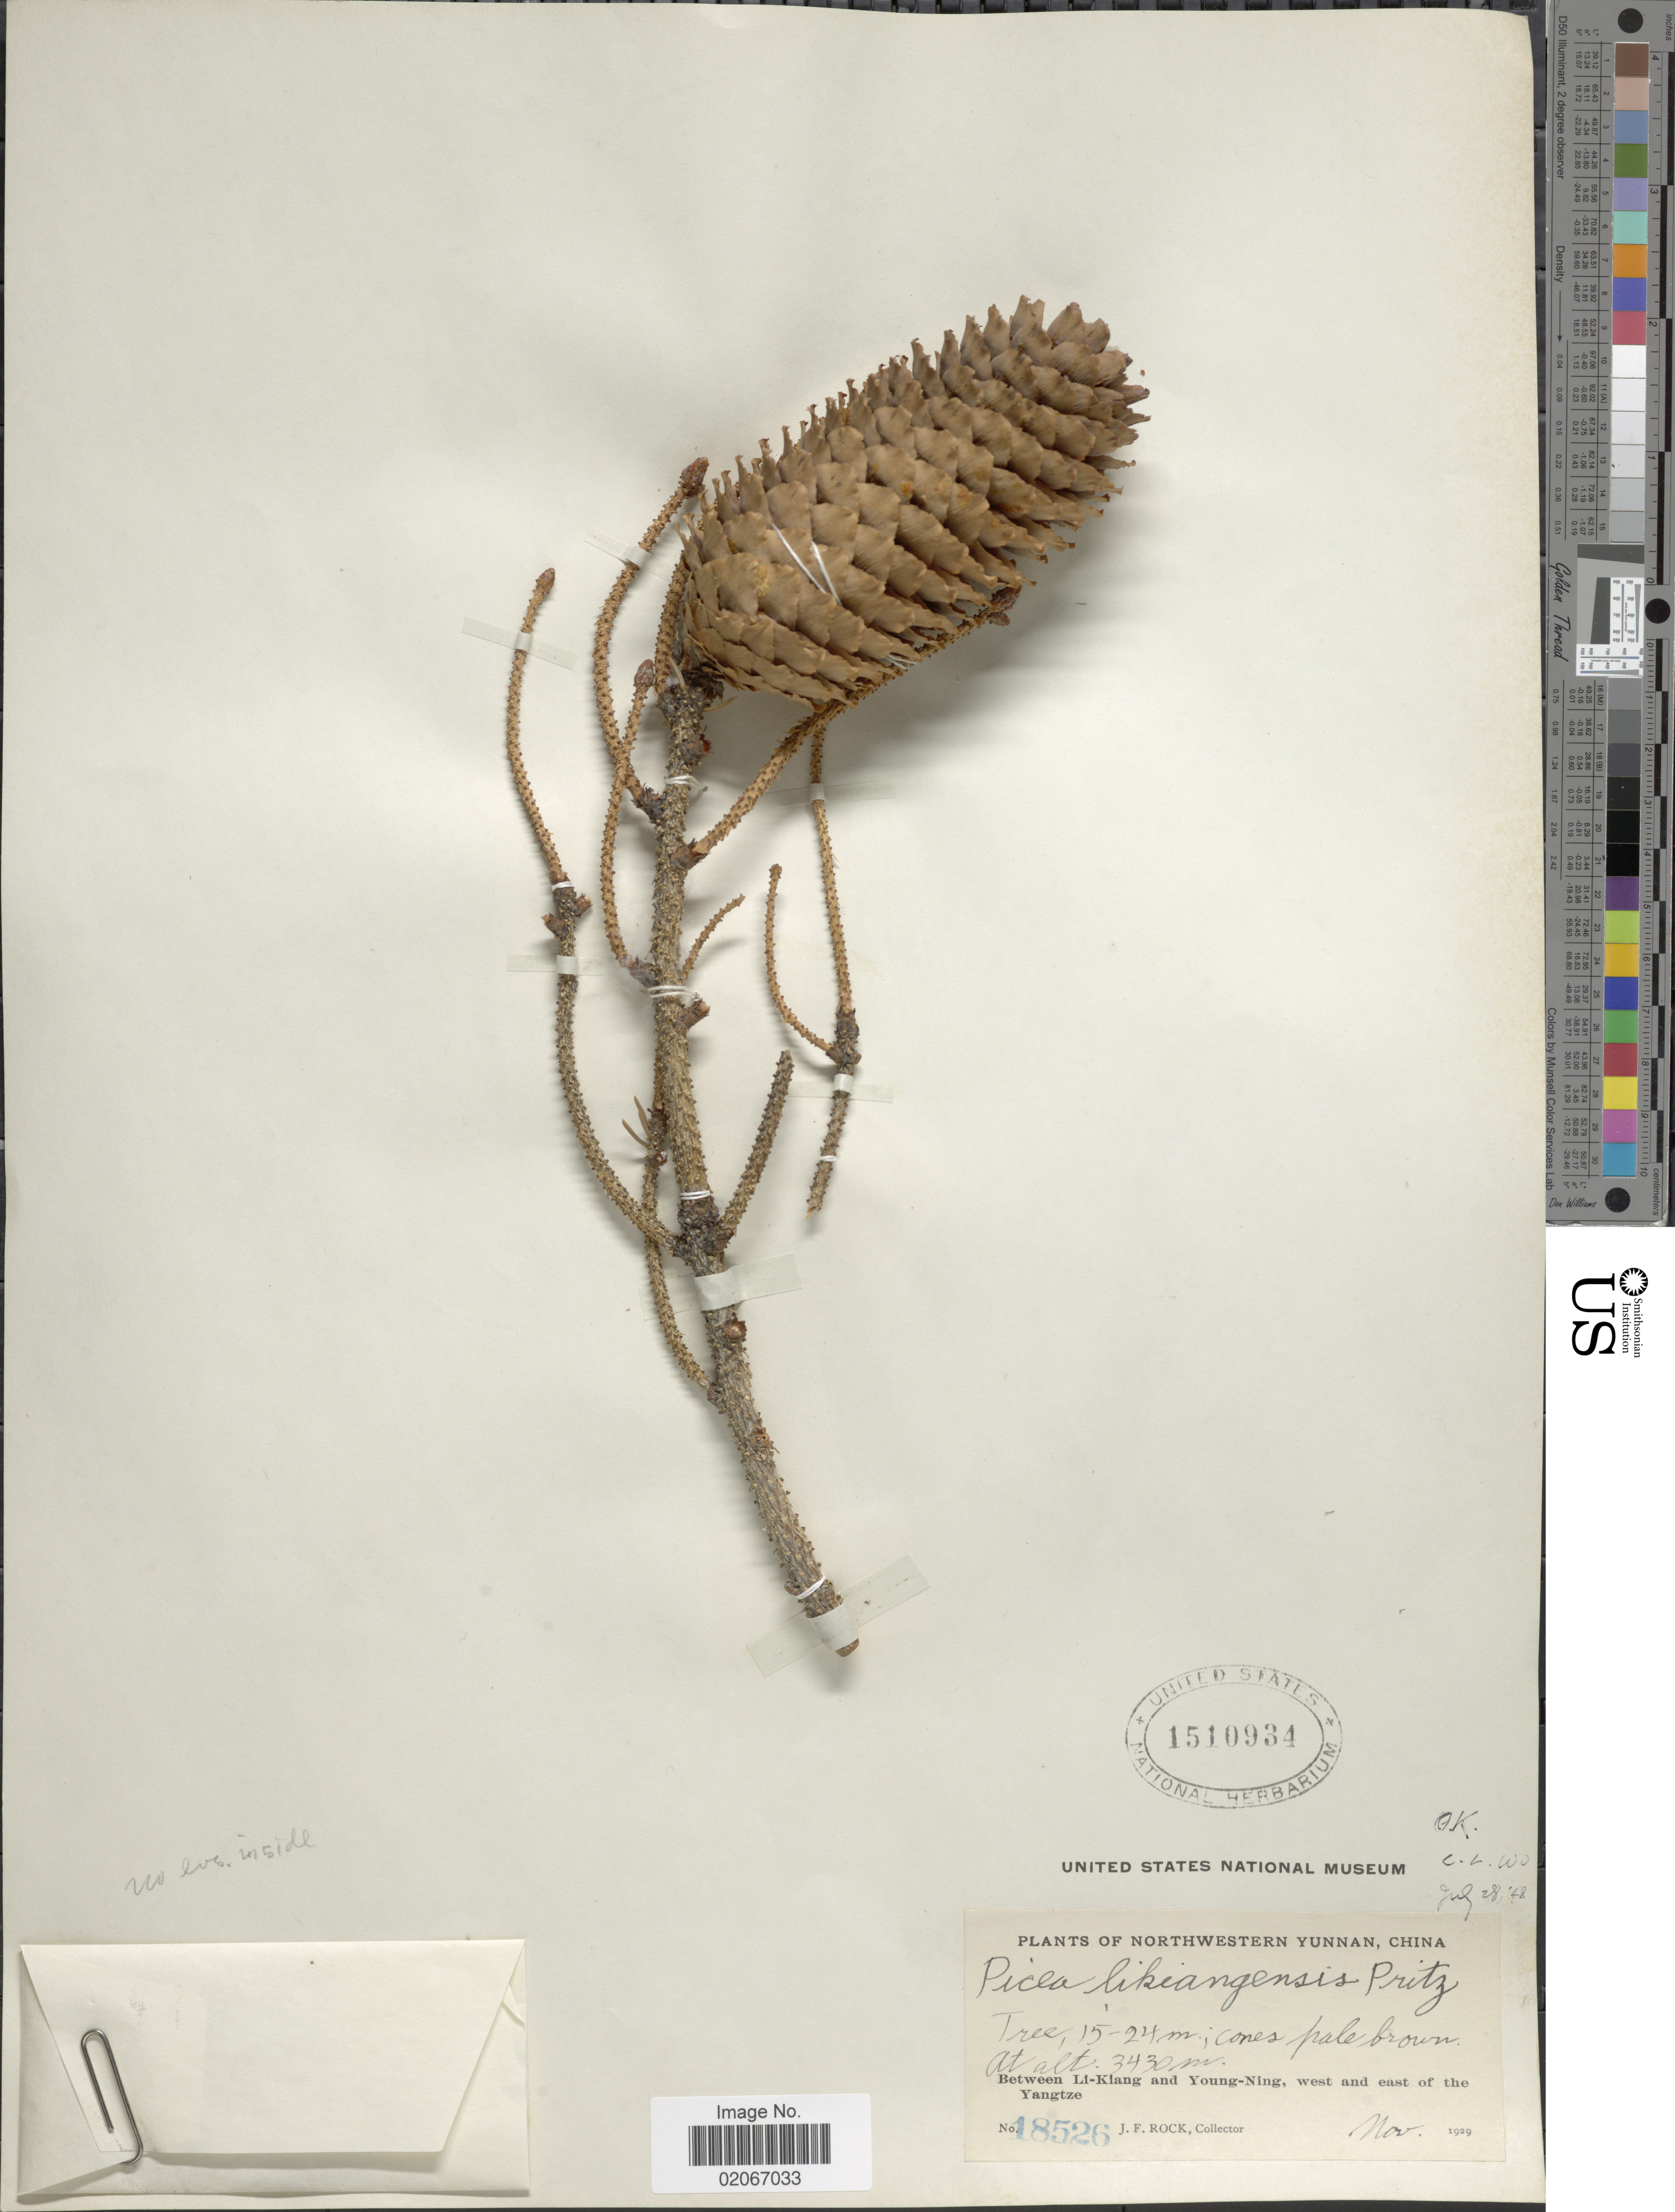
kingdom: Plantae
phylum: Tracheophyta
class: Pinopsida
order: Pinales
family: Pinaceae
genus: Picea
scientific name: Picea likiangensis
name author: (Franch.) E. Pritz.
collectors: J. Rock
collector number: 18526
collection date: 1929-11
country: China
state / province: Yunnan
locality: Northwestern Yunnan, Between Li- Kiang and Young- Ning, west and east of the Yangtze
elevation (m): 3430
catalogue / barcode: US 1510934